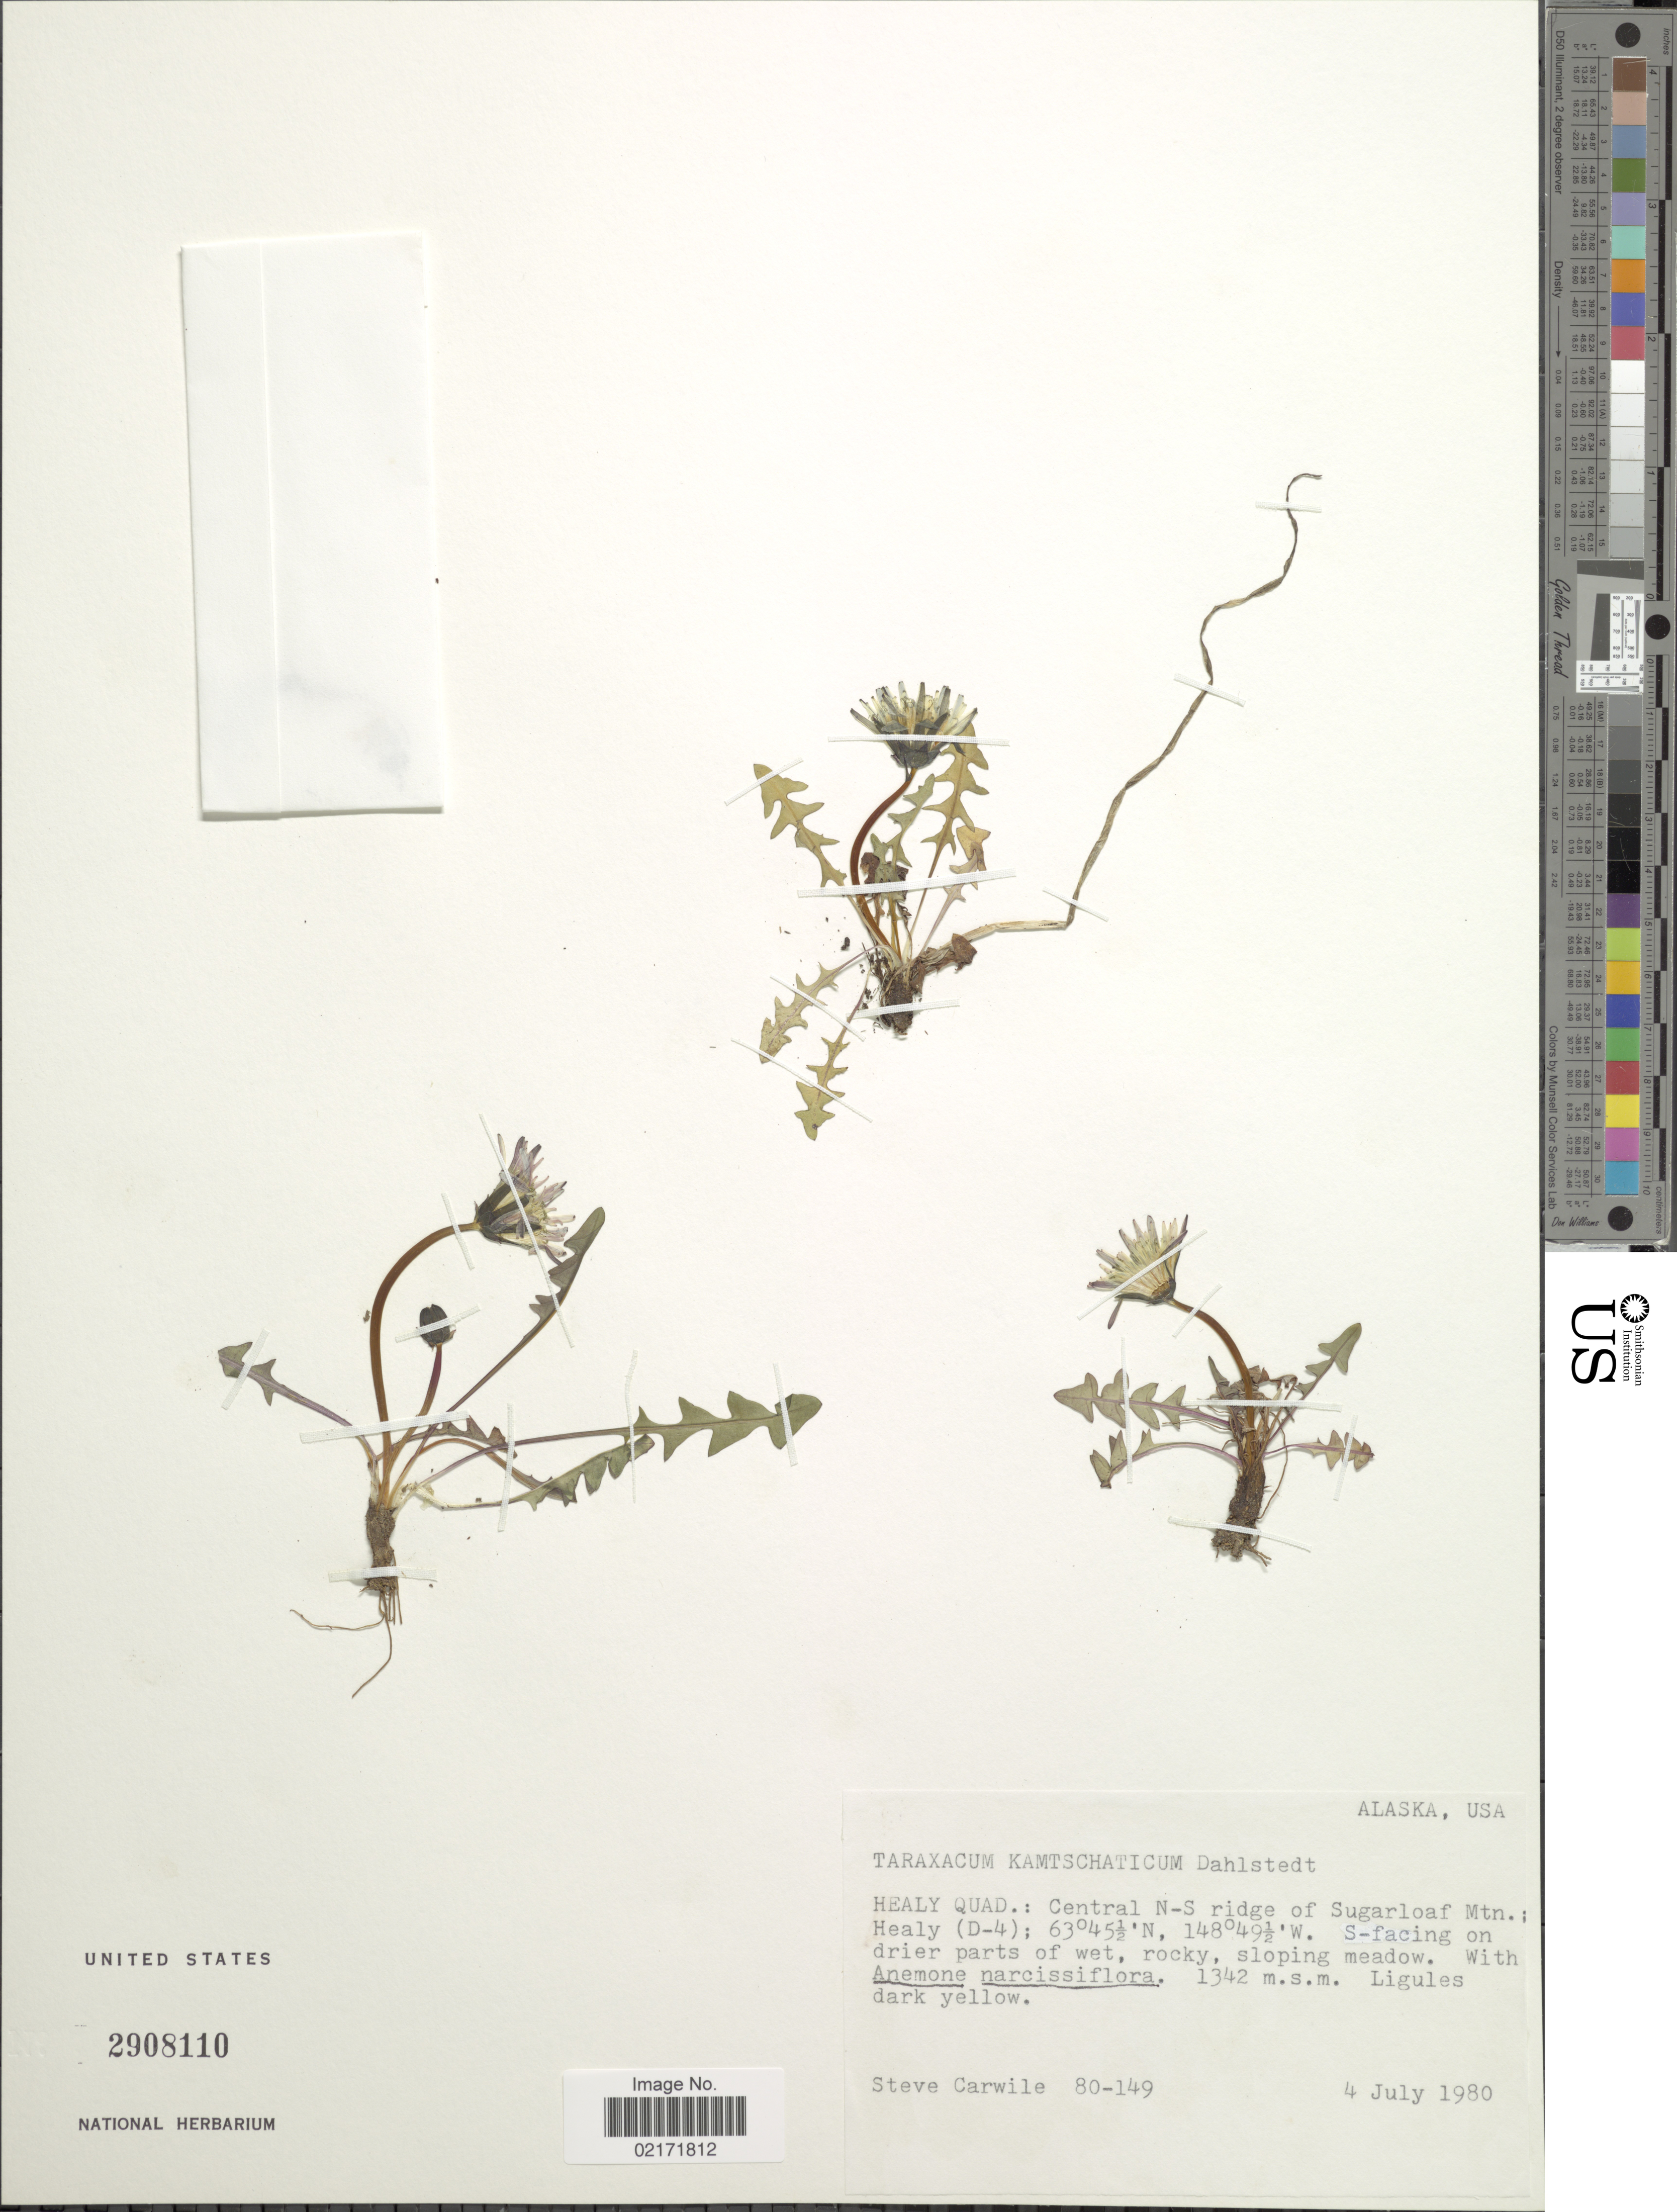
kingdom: Plantae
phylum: Tracheophyta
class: Magnoliopsida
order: Asterales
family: Asteraceae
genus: Taraxacum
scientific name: Taraxacum alaskanum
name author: Rydb.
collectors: S. Carwile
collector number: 80-149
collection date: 1980-07-04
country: United States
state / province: Alaska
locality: Healy Quad.: Central N-S ridge of Sugarloaf Mtn.; Healy (D-4); S-facing on drier parts of wet, rocky, slopping meadow.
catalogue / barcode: US 2908110